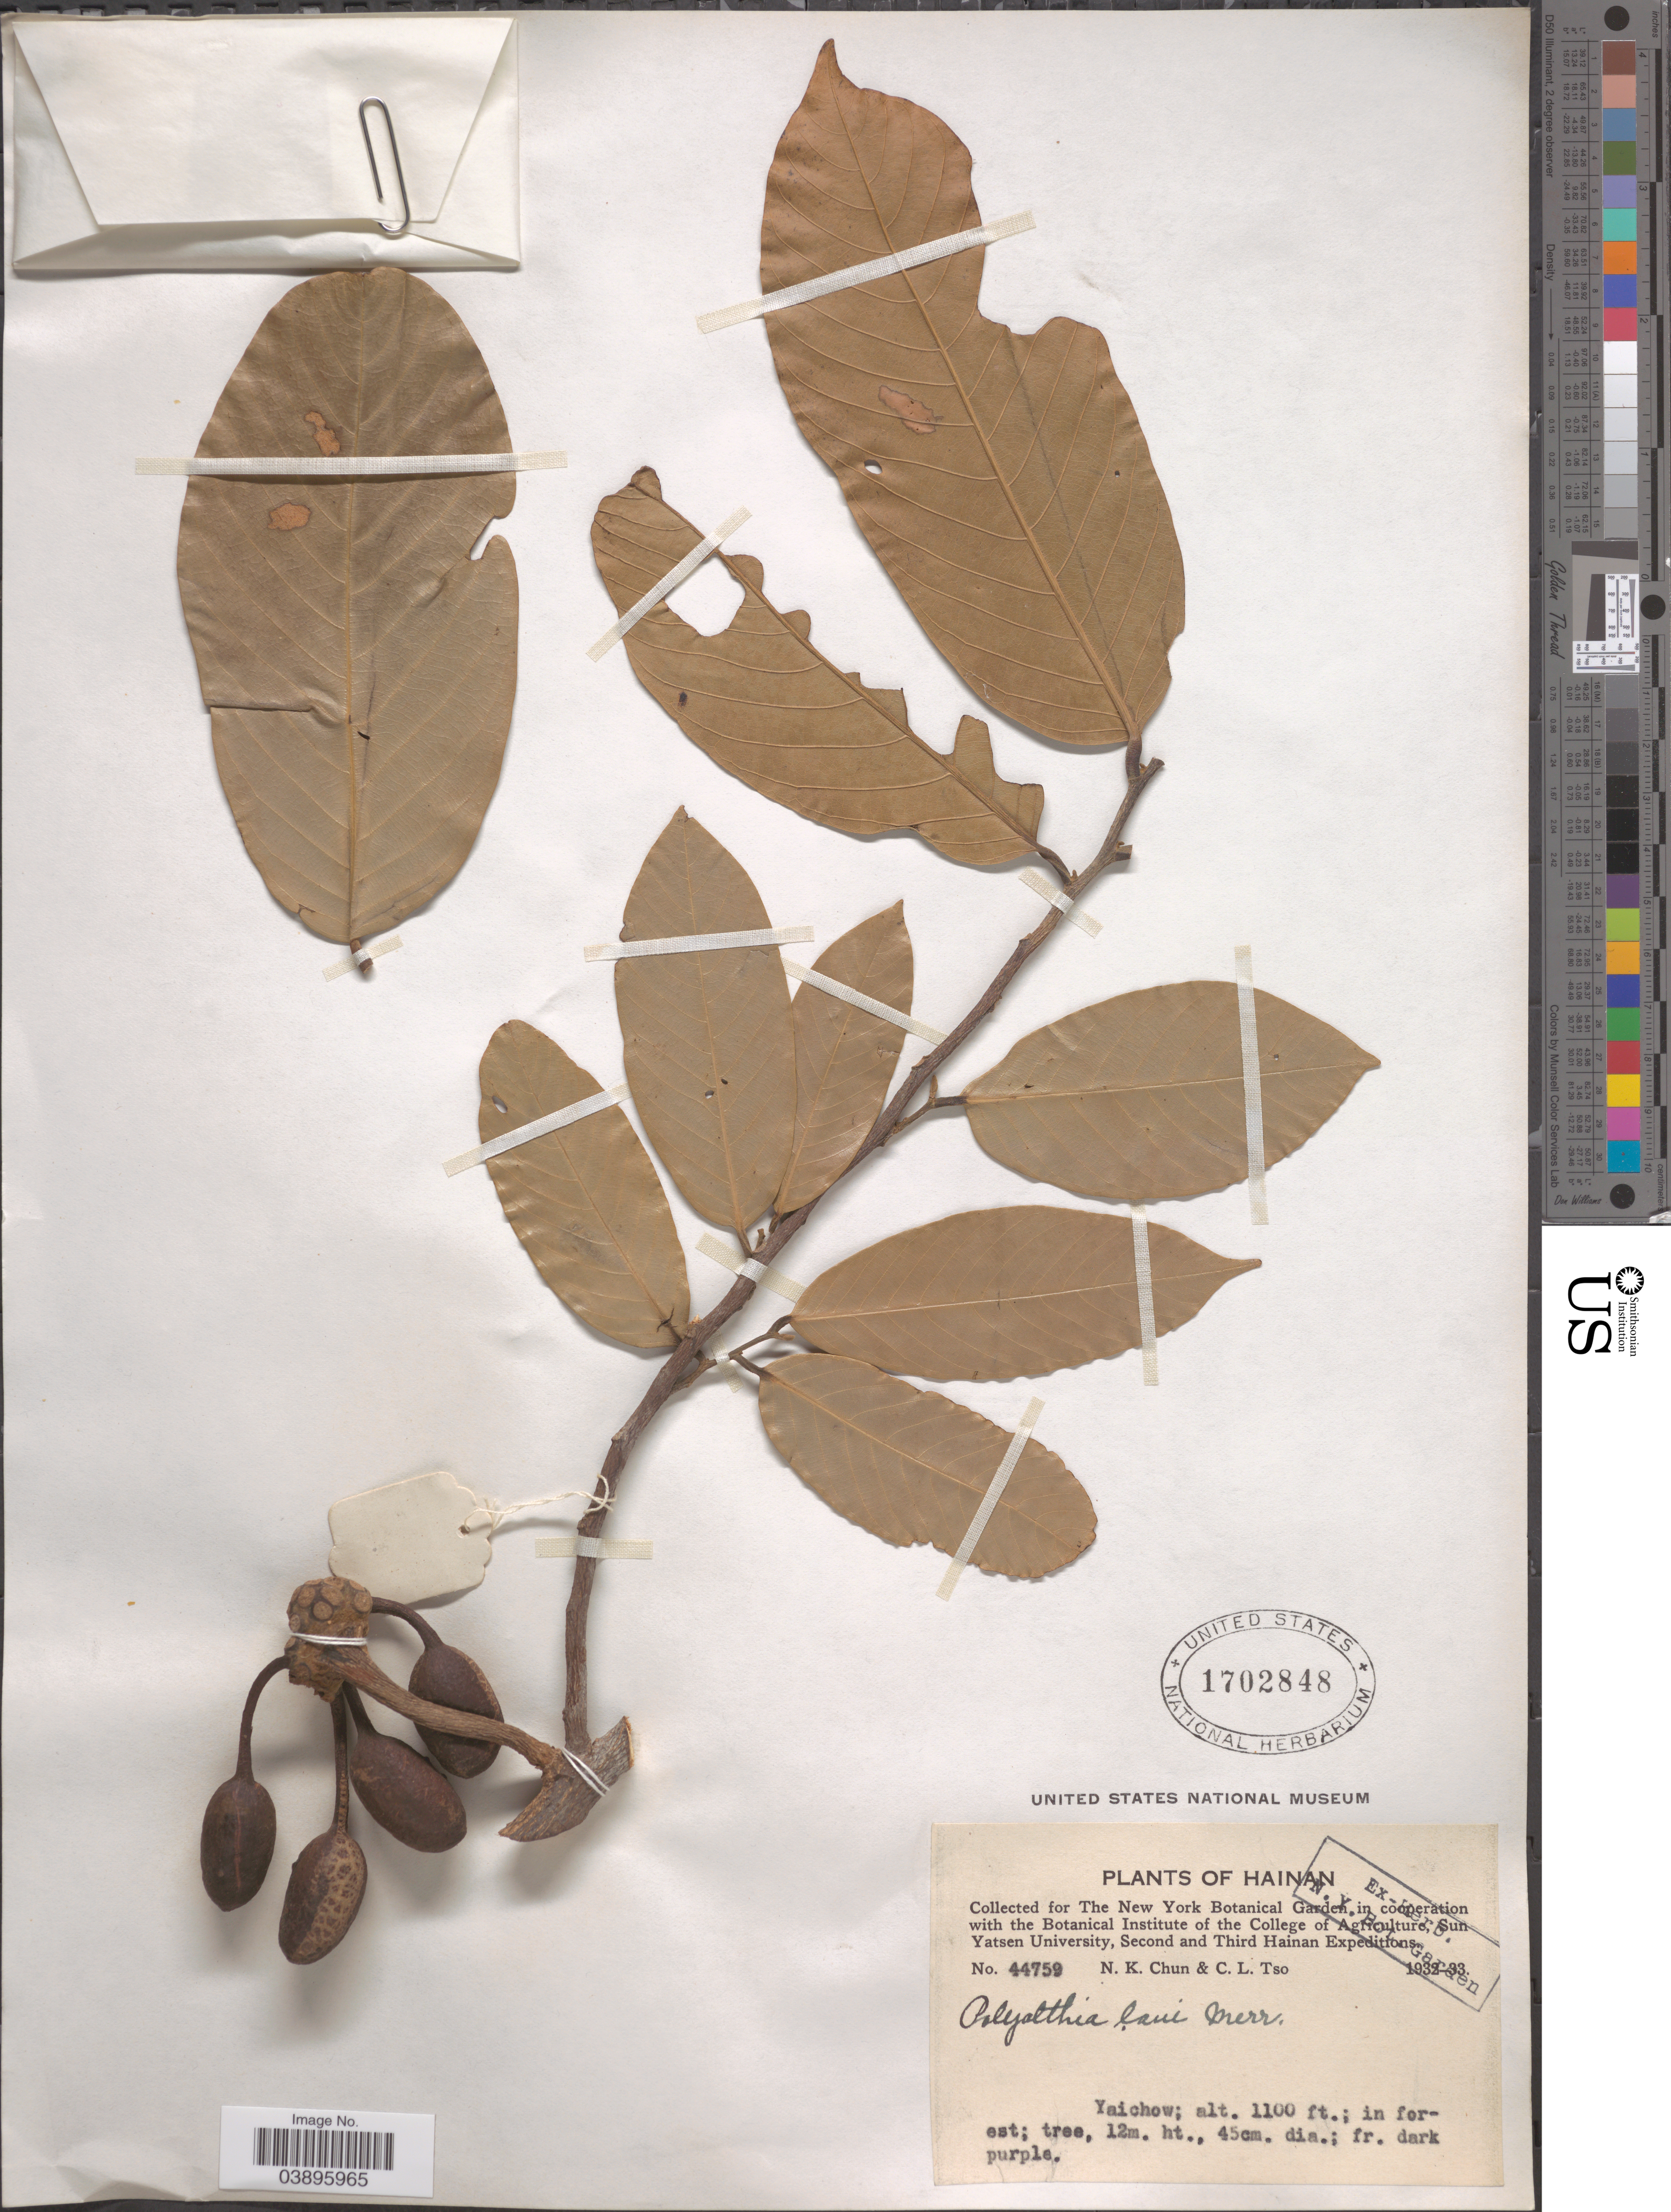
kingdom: Plantae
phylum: Tracheophyta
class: Magnoliopsida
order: Magnoliales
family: Annonaceae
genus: Polyalthia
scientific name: Polyalthia laui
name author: Merr.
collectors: N. K. Chun & C. Tso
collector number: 44759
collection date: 1923/1933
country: China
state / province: Hainan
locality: Yaichow.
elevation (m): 335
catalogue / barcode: US 1702848